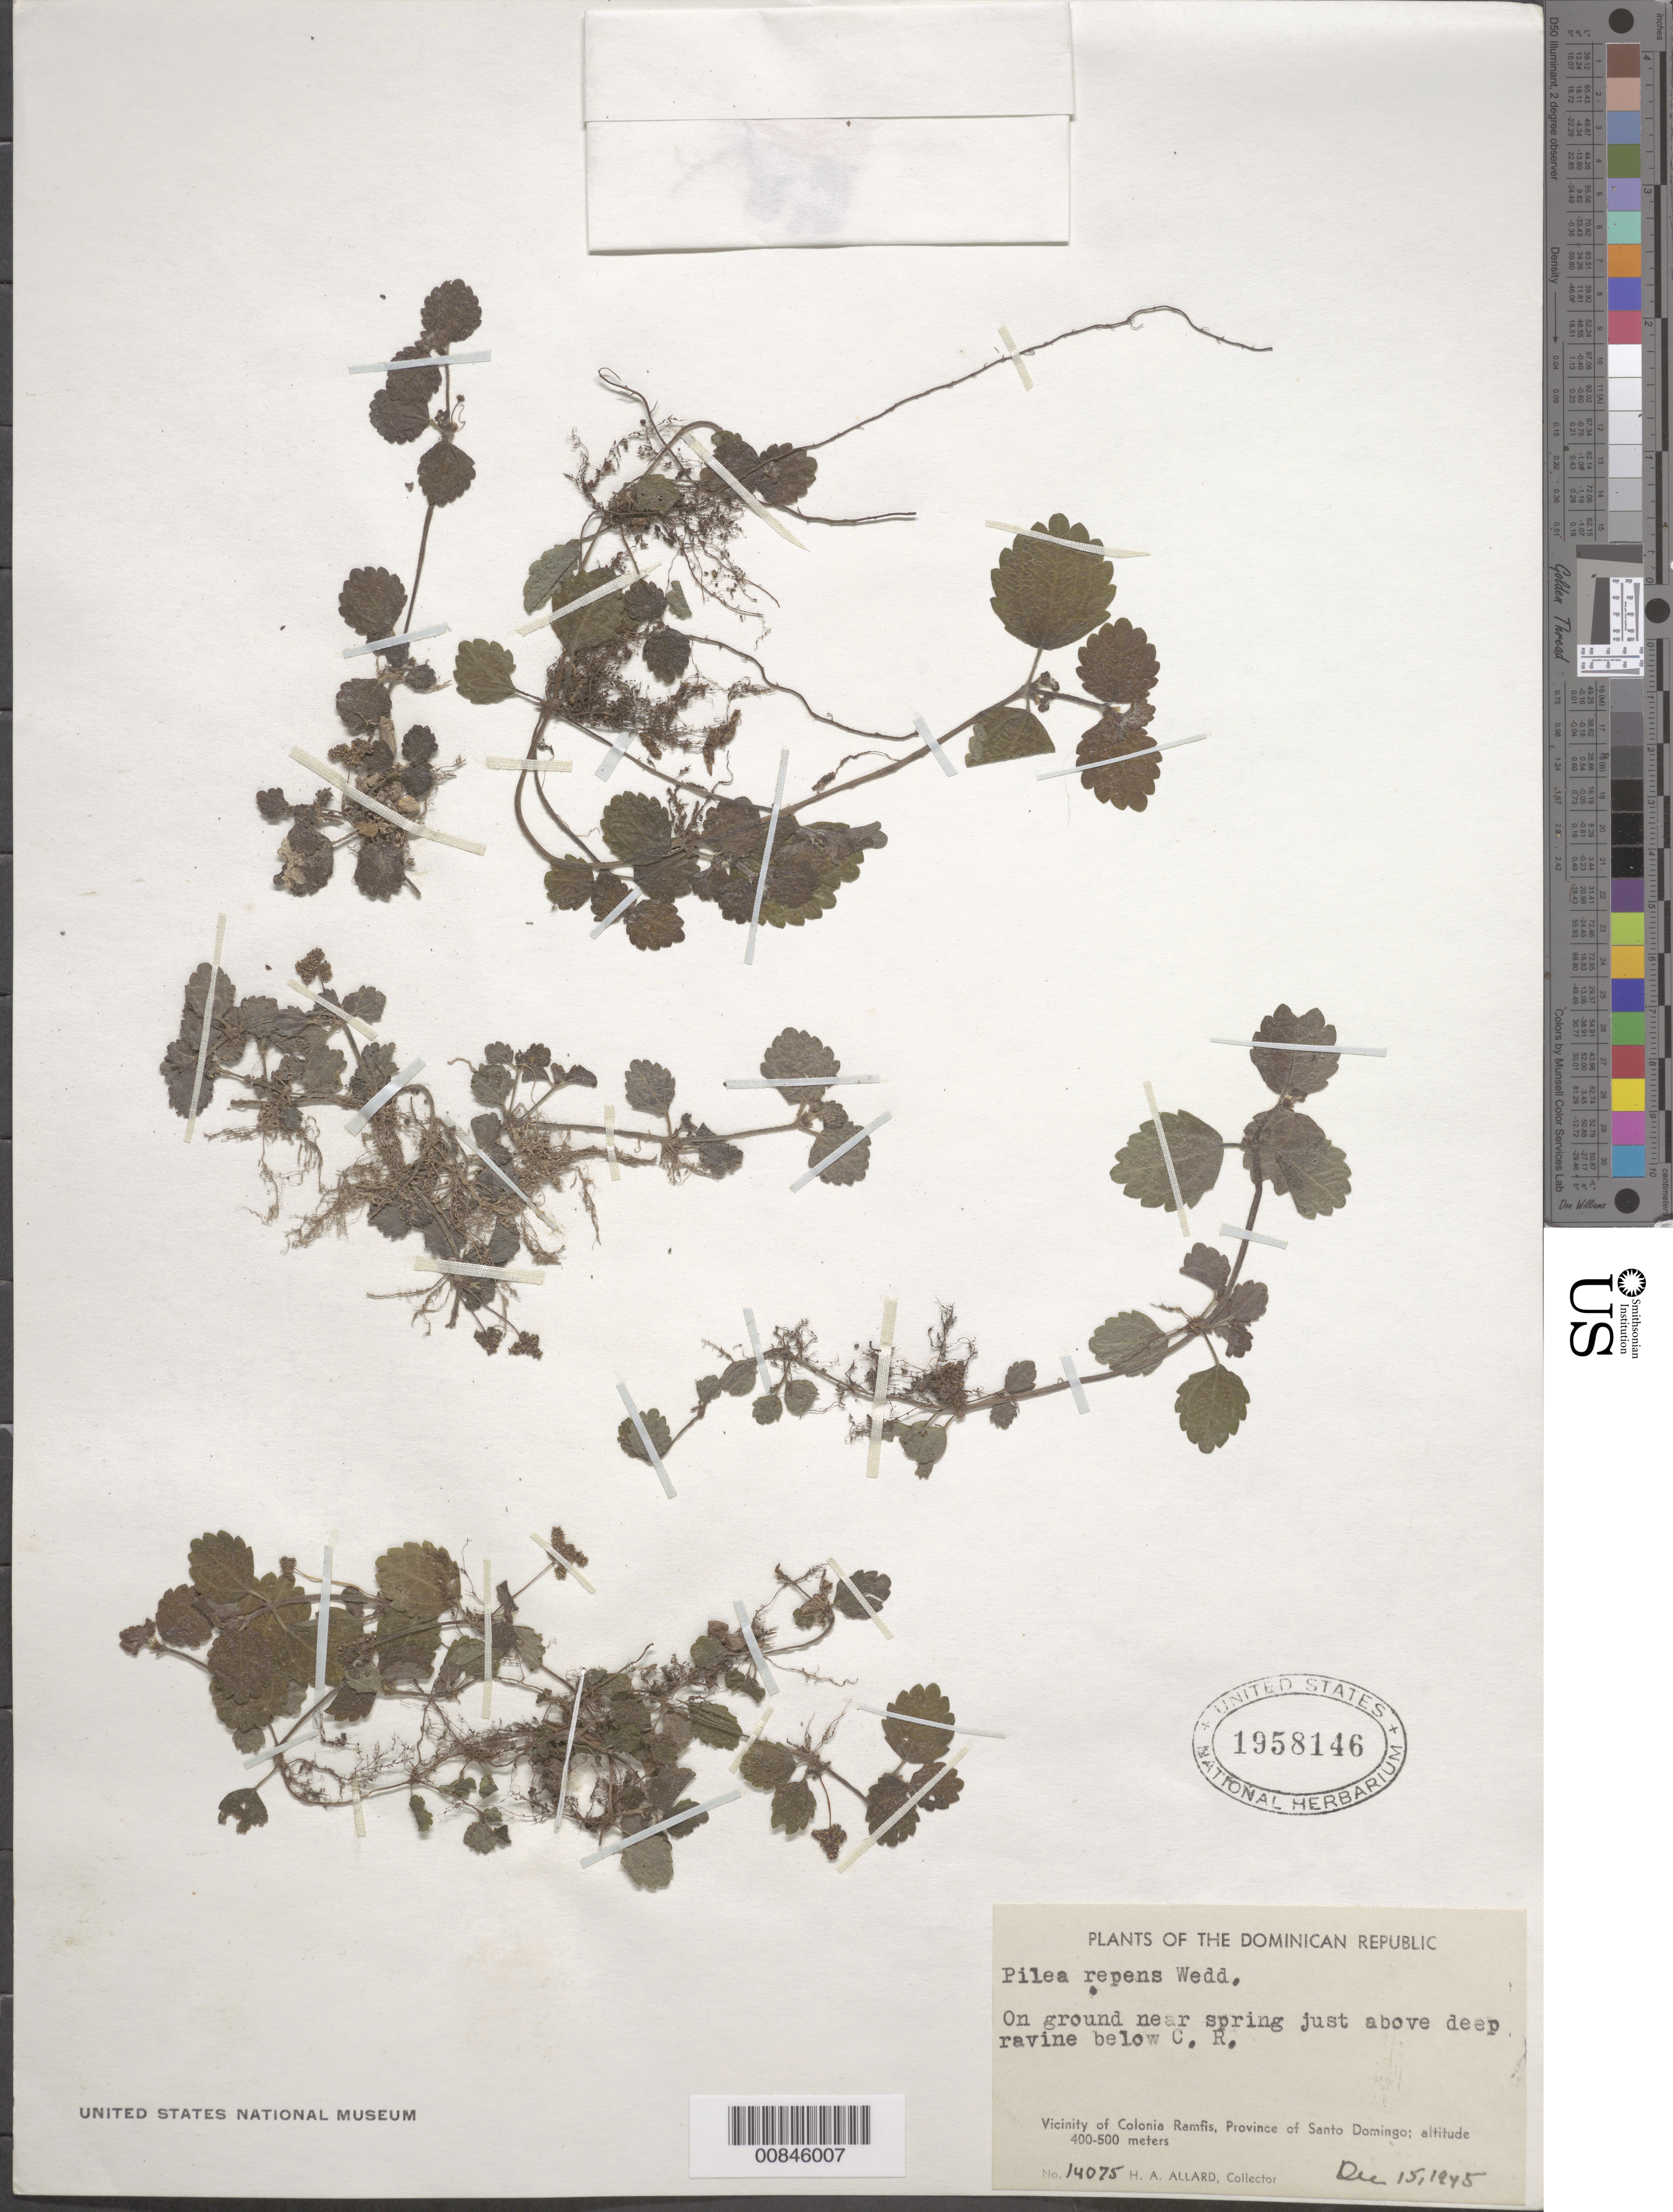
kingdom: Plantae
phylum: Tracheophyta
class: Magnoliopsida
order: Rosales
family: Urticaceae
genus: Pilea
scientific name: Pilea repens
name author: (Sw.) Wedd.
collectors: H. A. Allard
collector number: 14075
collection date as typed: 15 Dec 1945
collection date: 1945-12-15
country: Dominican Republic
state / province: Distrito Nacional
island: Hispaniola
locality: Just above deep ravine below Colonia Ramfis, Province of Santo Domingo (obsolete).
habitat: On ground near spring.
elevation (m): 400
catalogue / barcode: US 1958146